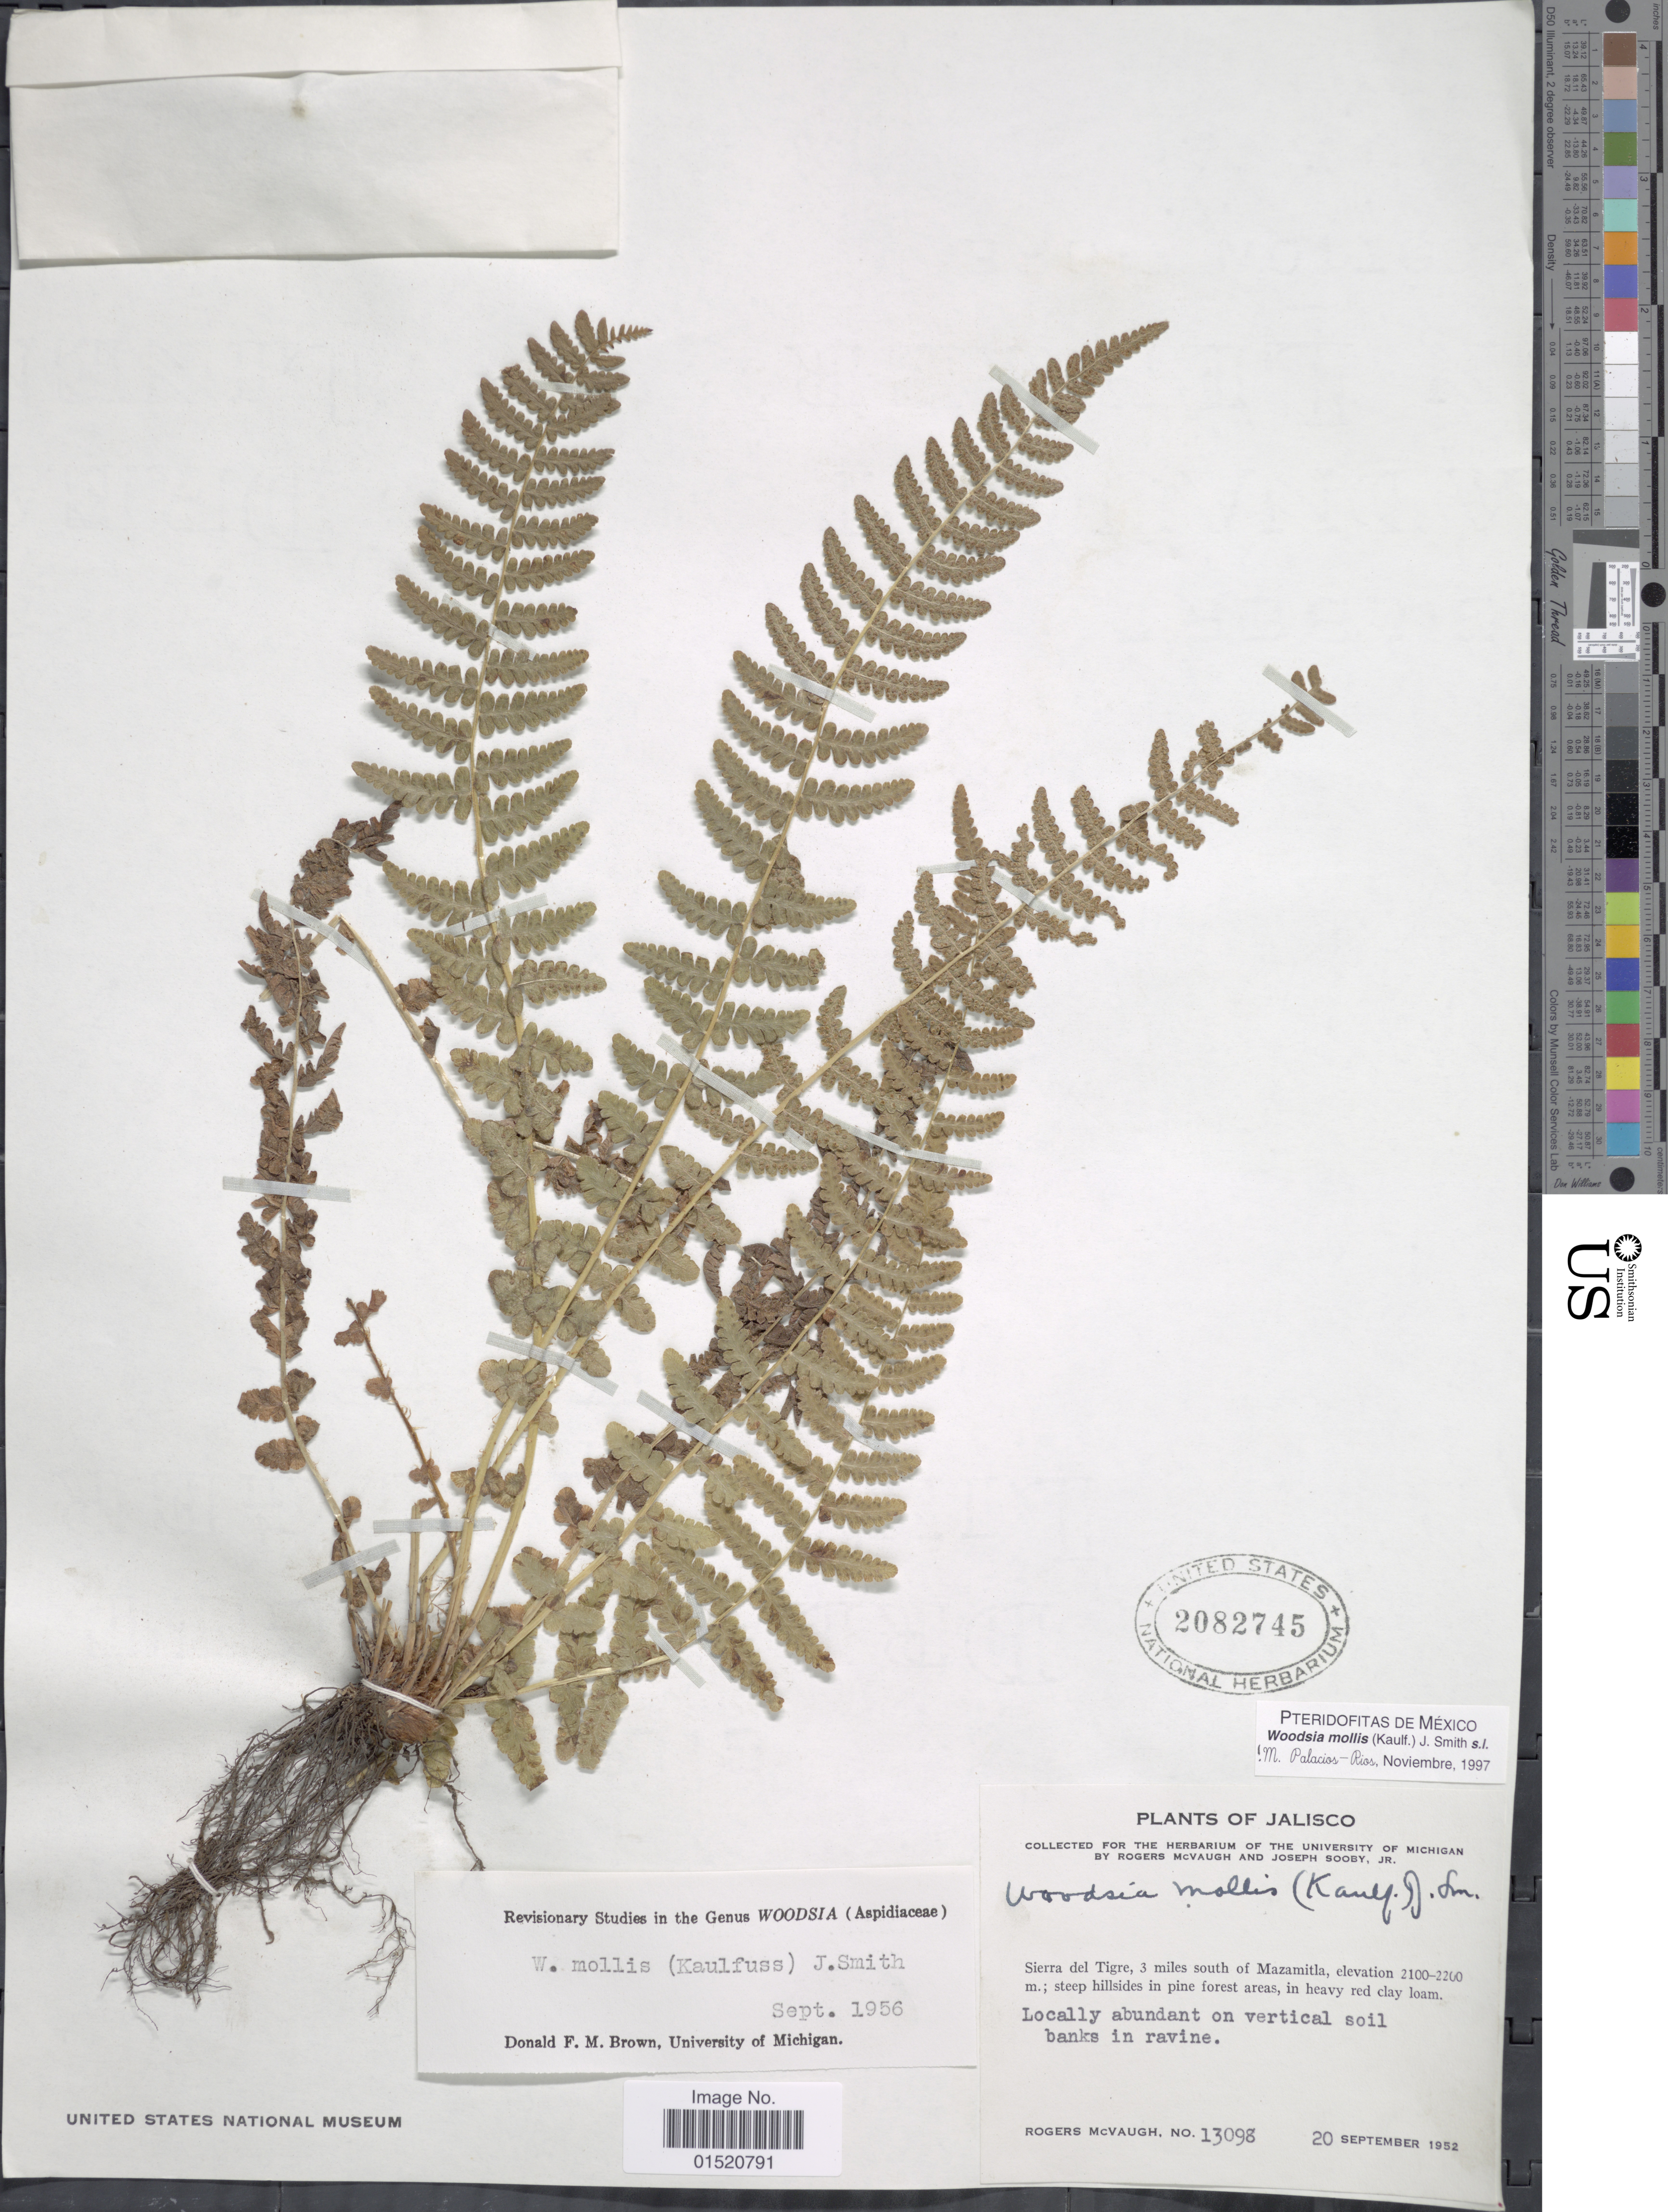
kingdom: Plantae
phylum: Tracheophyta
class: Polypodiopsida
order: Polypodiales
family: Woodsiaceae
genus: Woodsia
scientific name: Woodsia mollis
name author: (Kaulf.) J. Sm.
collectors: R. McVaugh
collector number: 13098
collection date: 1952-09-20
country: Mexico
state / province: Jalisco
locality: Sierra del Tigre, 3 miles south of Mazamitla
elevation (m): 2100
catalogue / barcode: US 2082745